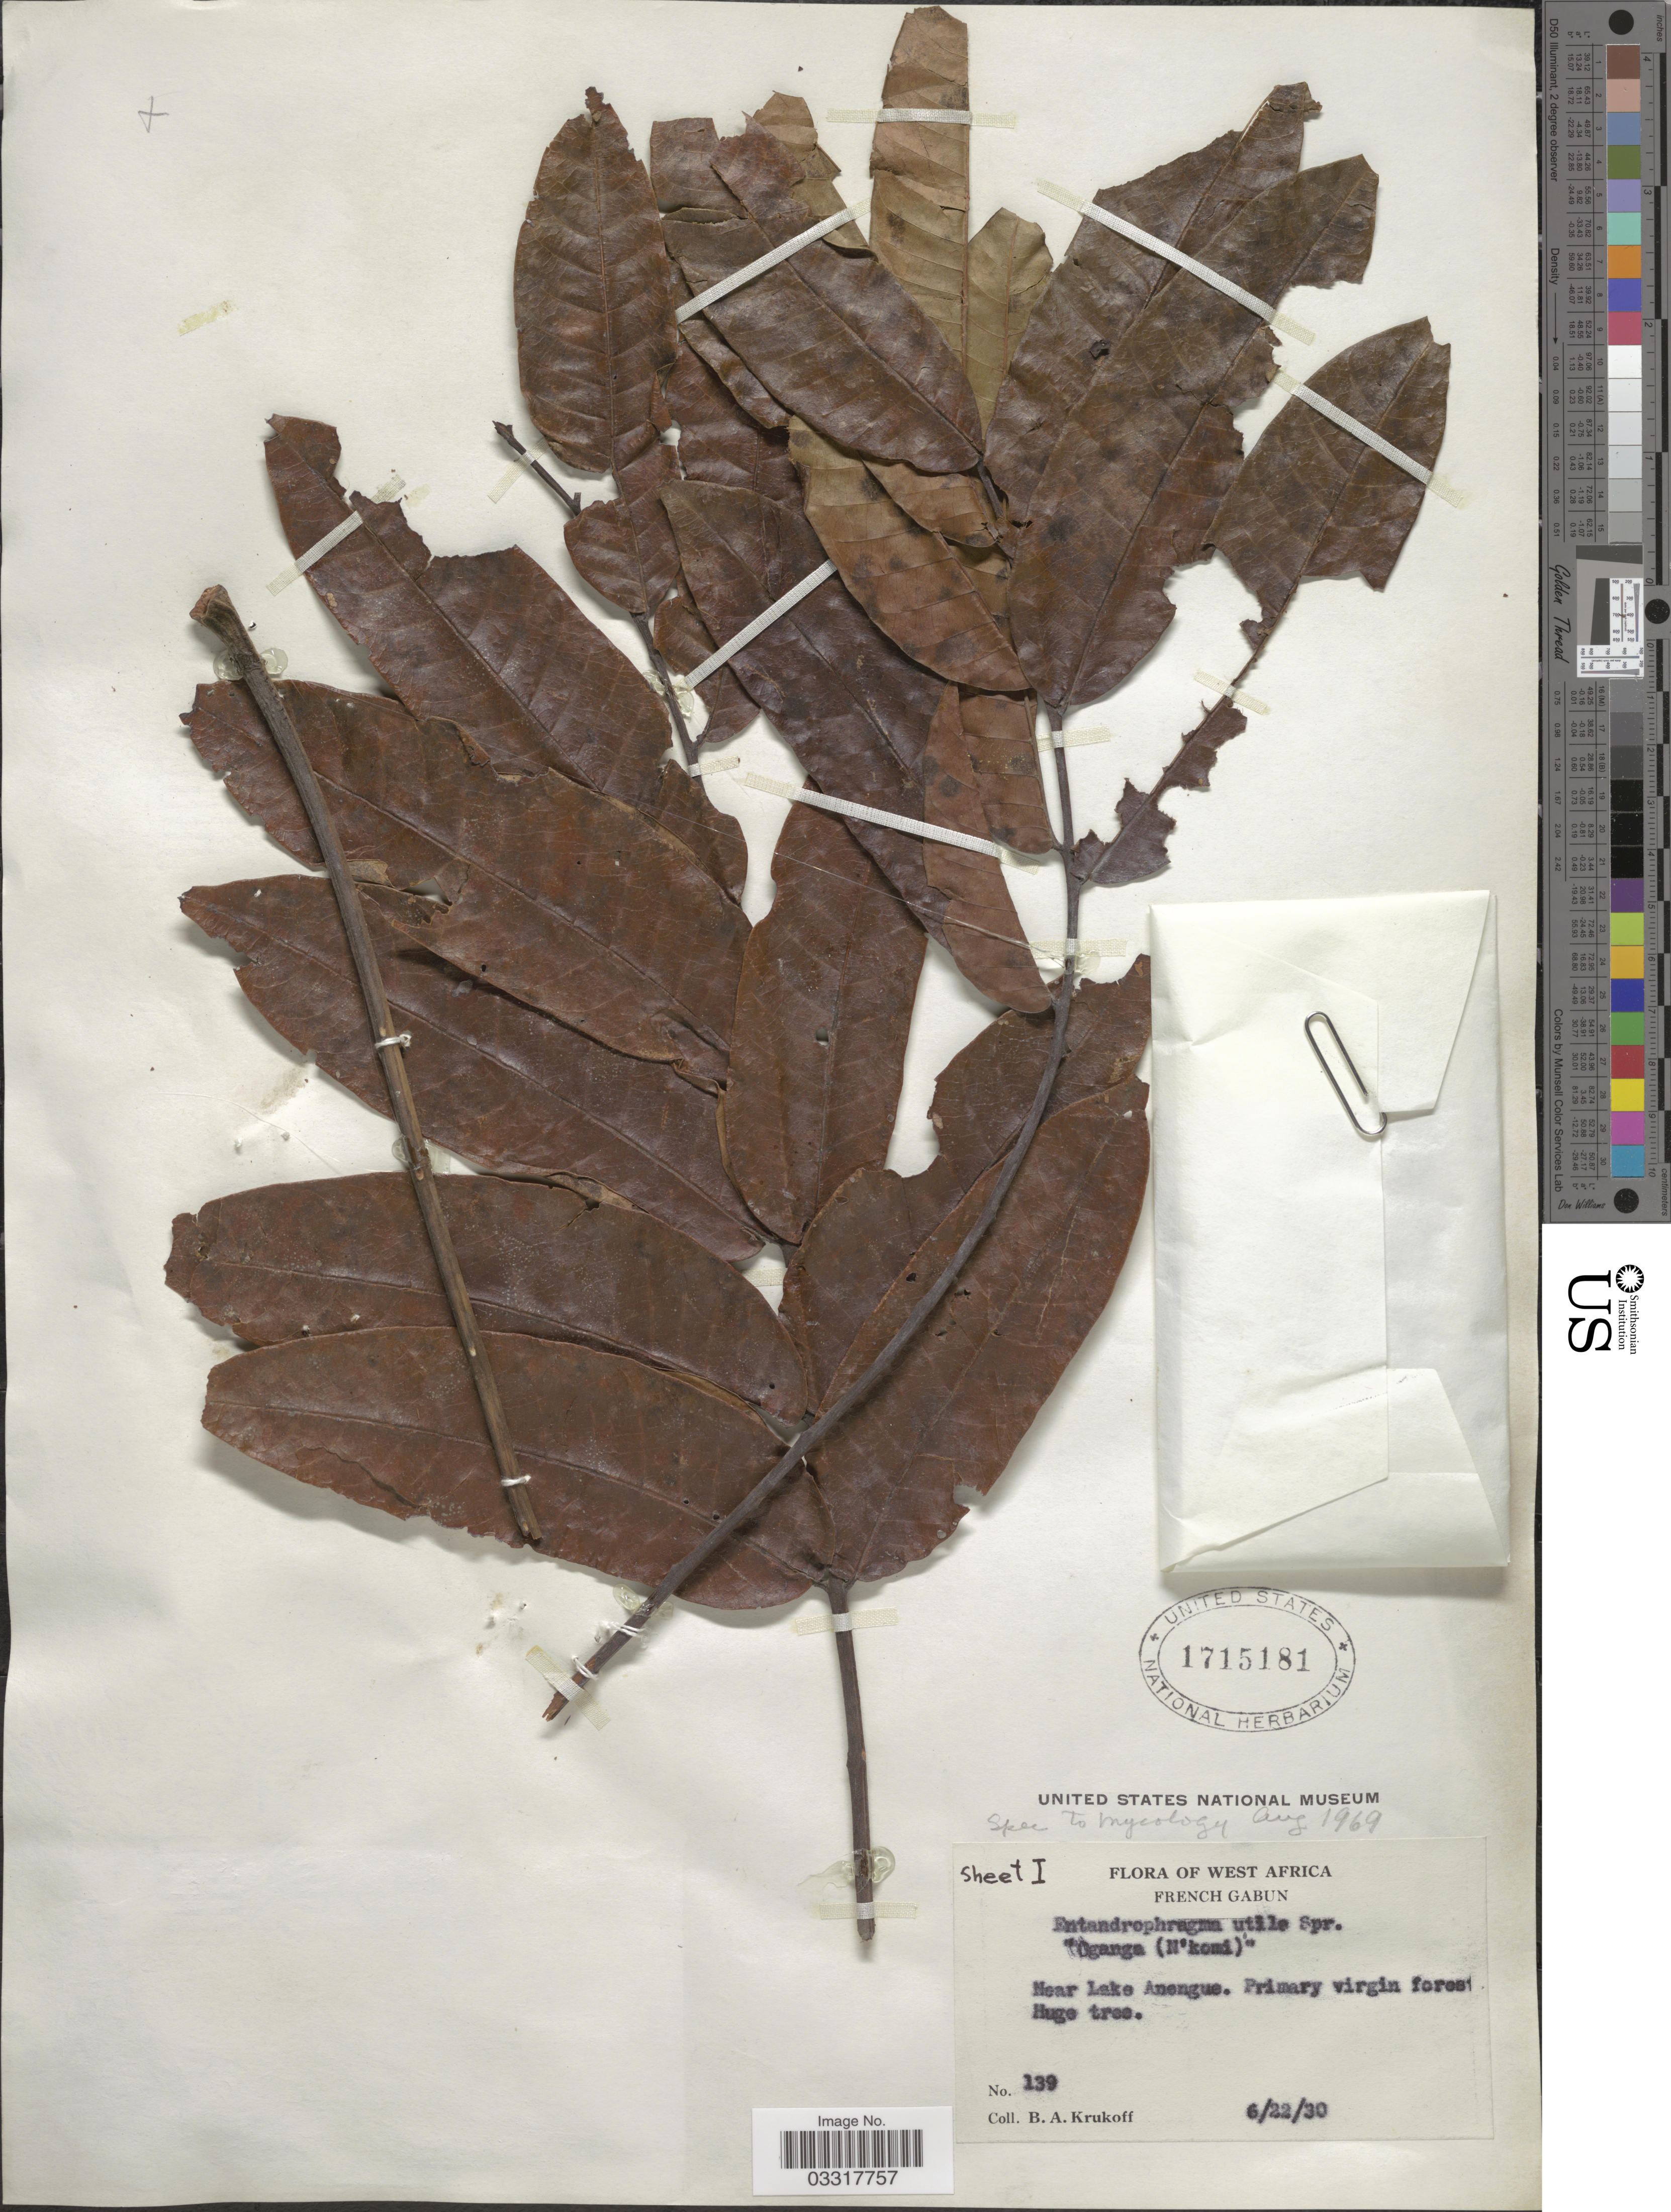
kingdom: Plantae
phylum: Tracheophyta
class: Magnoliopsida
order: Sapindales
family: Meliaceae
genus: Entandrophragma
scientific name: Entandrophragma utile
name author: (Dawe & Sprague) Sprague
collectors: B. A. Krukoff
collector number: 139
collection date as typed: Transcribed d/m/y: 22/6/30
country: Gabon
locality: West Africa, French Gabun, Near Lake Anengue.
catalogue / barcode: US 1715181